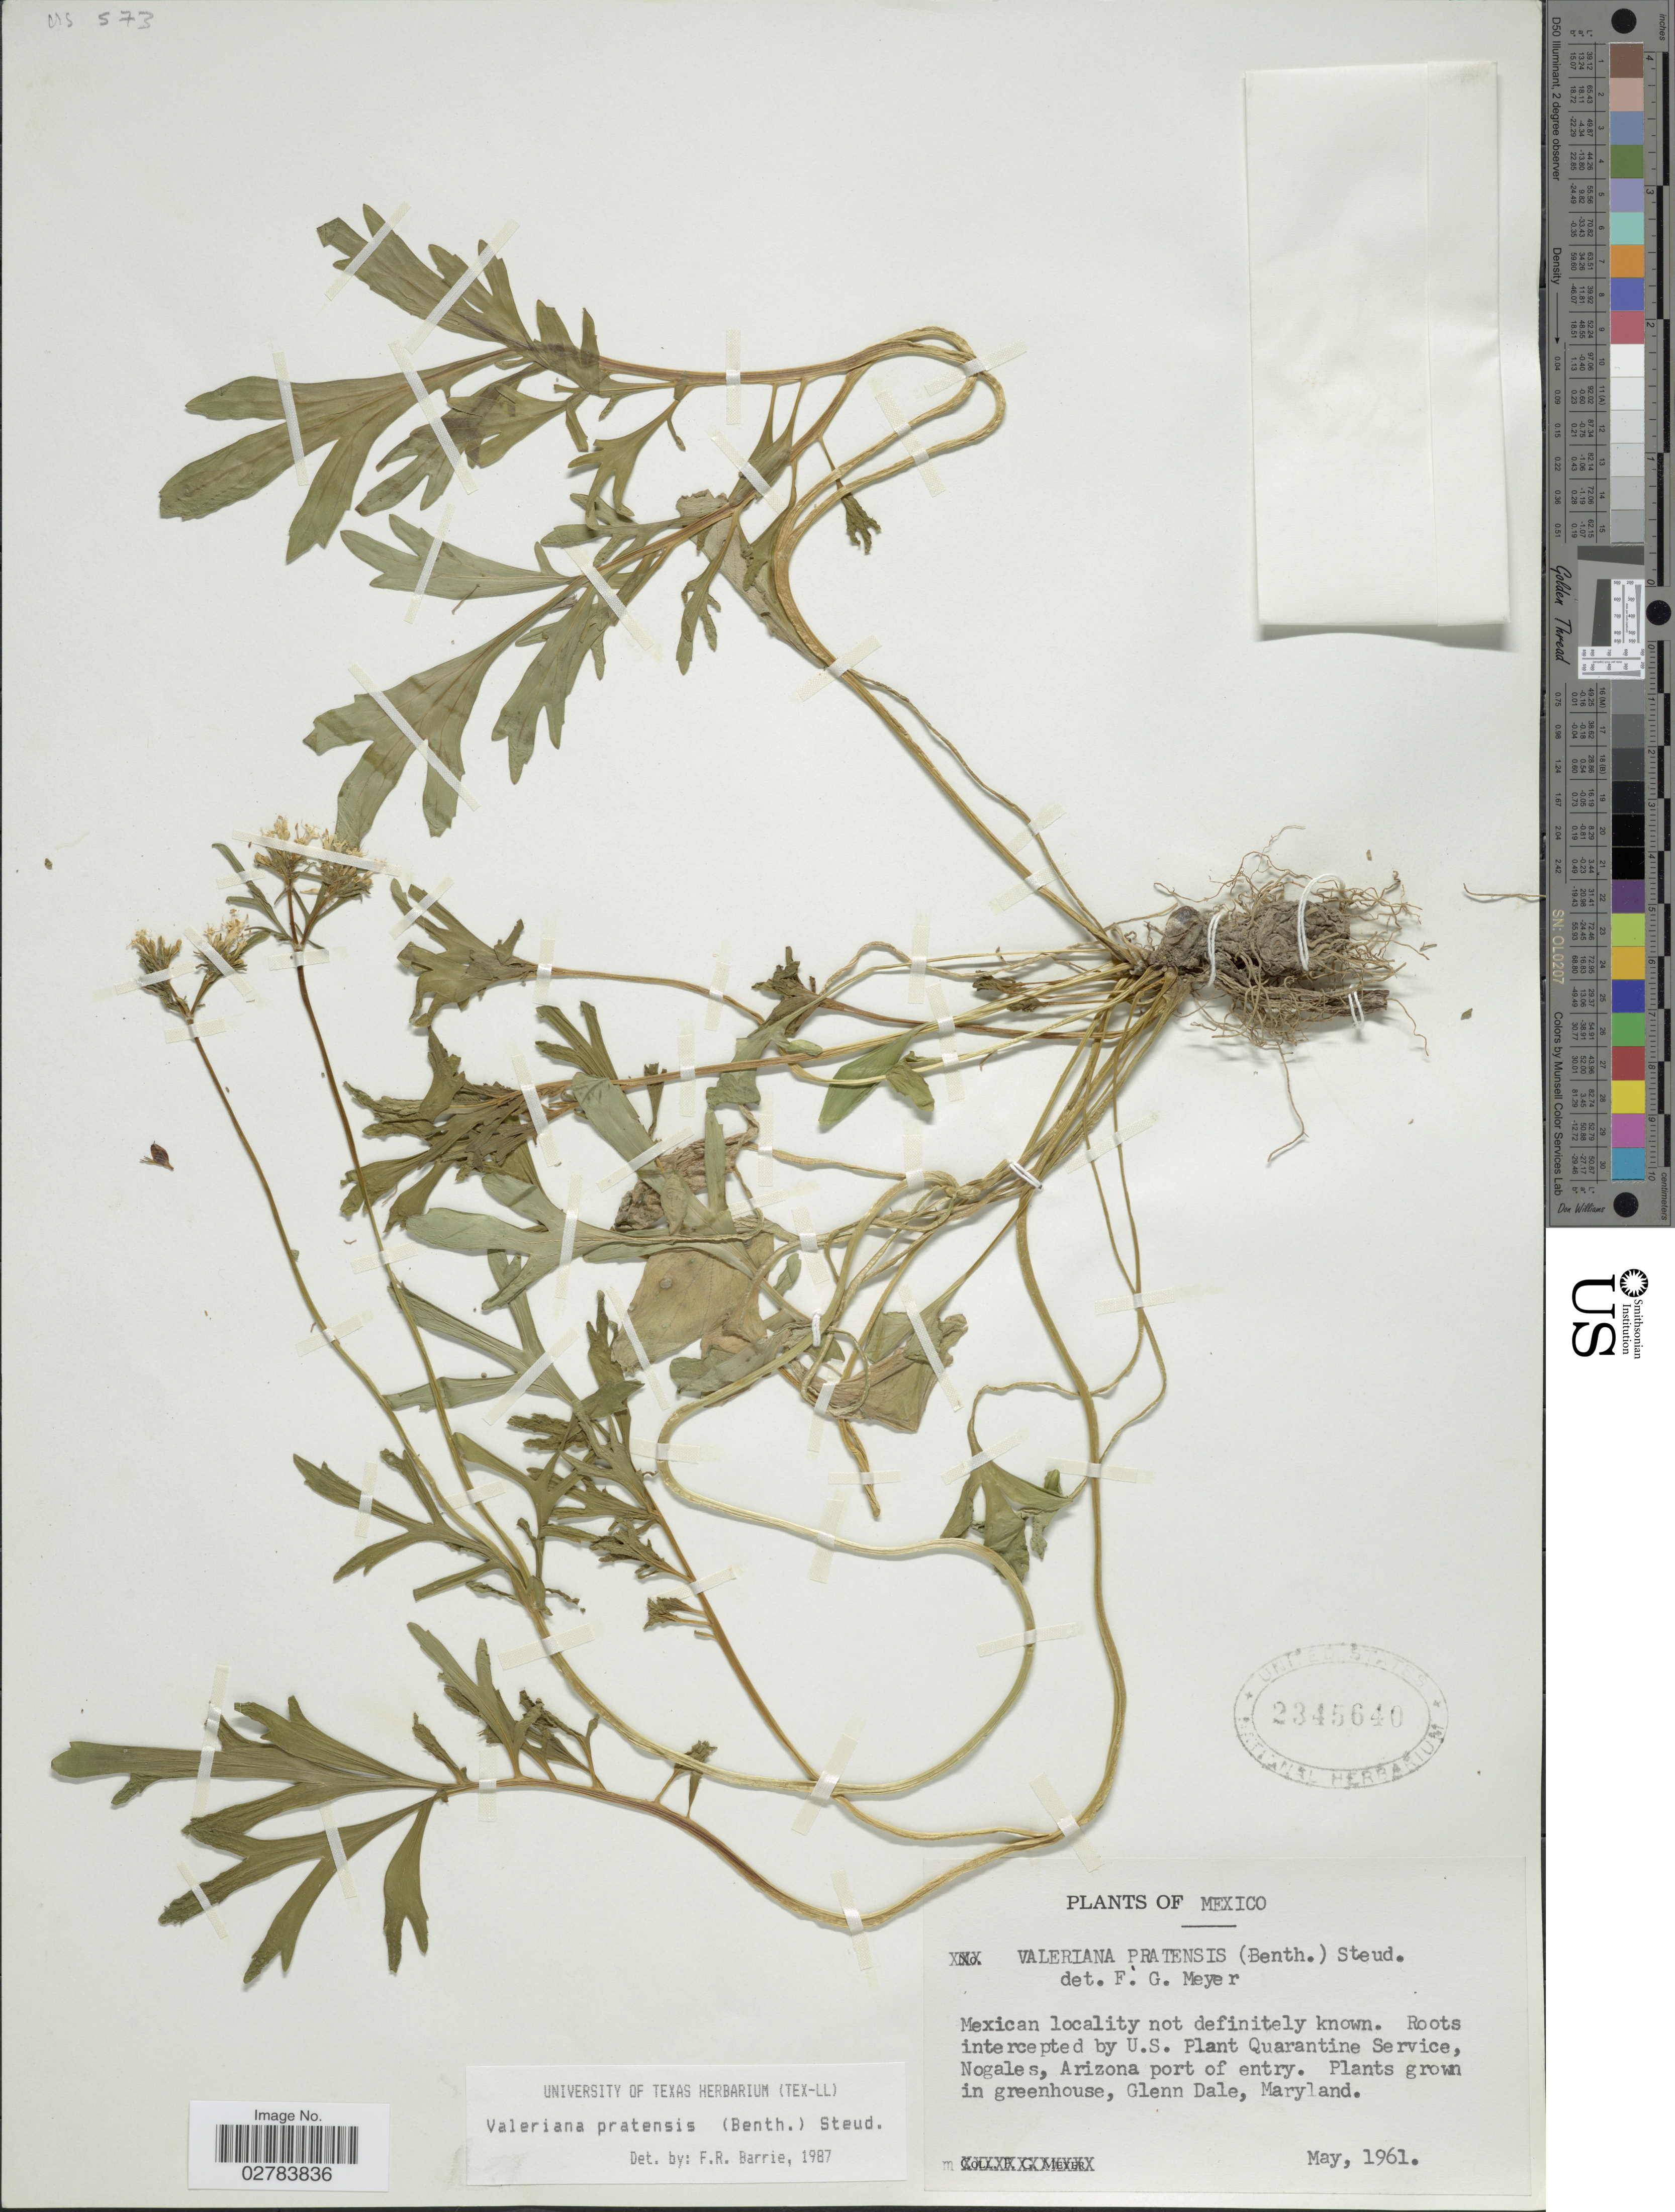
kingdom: Plantae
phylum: Tracheophyta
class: Magnoliopsida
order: Dipsacales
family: Caprifoliaceae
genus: Valeriana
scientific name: Valeriana pratensis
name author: Dierb. ex Walter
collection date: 1961-05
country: United States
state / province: Maryland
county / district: Prince George's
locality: Grown in greenhouse, Glenn Dale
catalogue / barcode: US 2345640